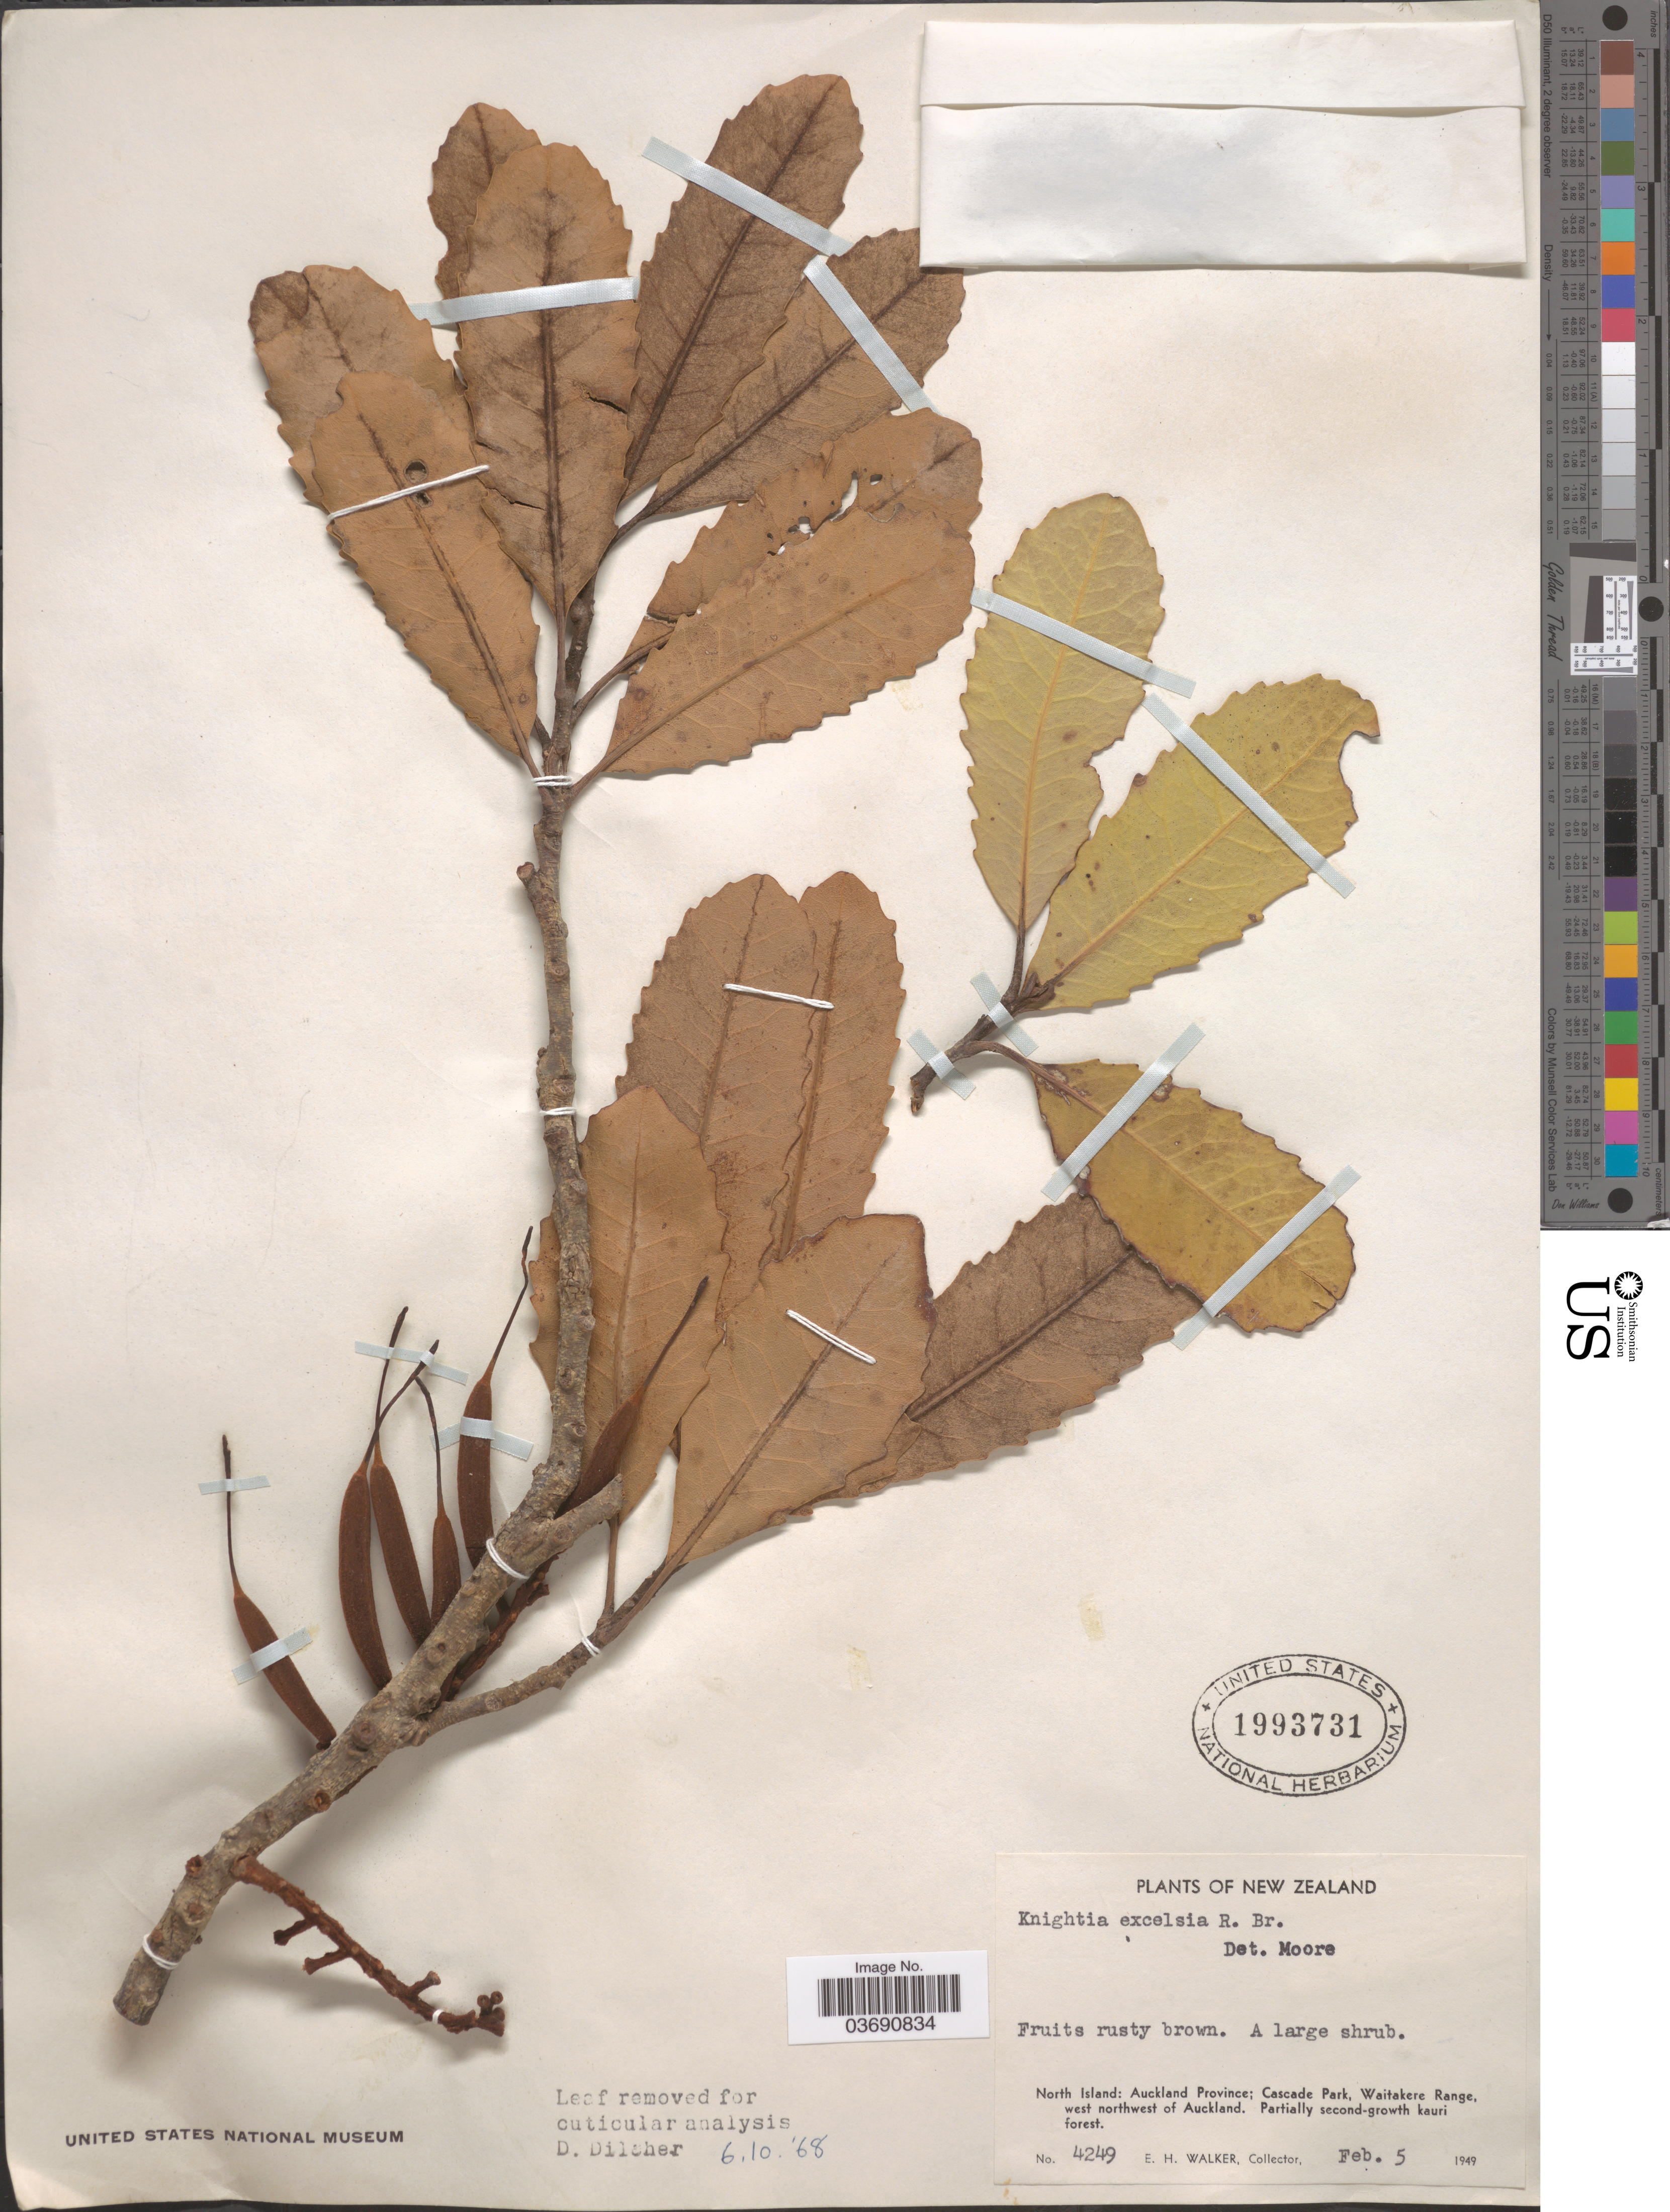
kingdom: Plantae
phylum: Tracheophyta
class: Magnoliopsida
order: Proteales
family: Proteaceae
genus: Knightia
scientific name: Knightia excelsa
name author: R. Br.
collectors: E. H. Walker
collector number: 4249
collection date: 1949-02-05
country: New Zealand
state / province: Auckland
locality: North Island: Cascade Park, Waitakere Range, west northwest of Auckland. Partially second-growth kauri forest.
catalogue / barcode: US 1993731